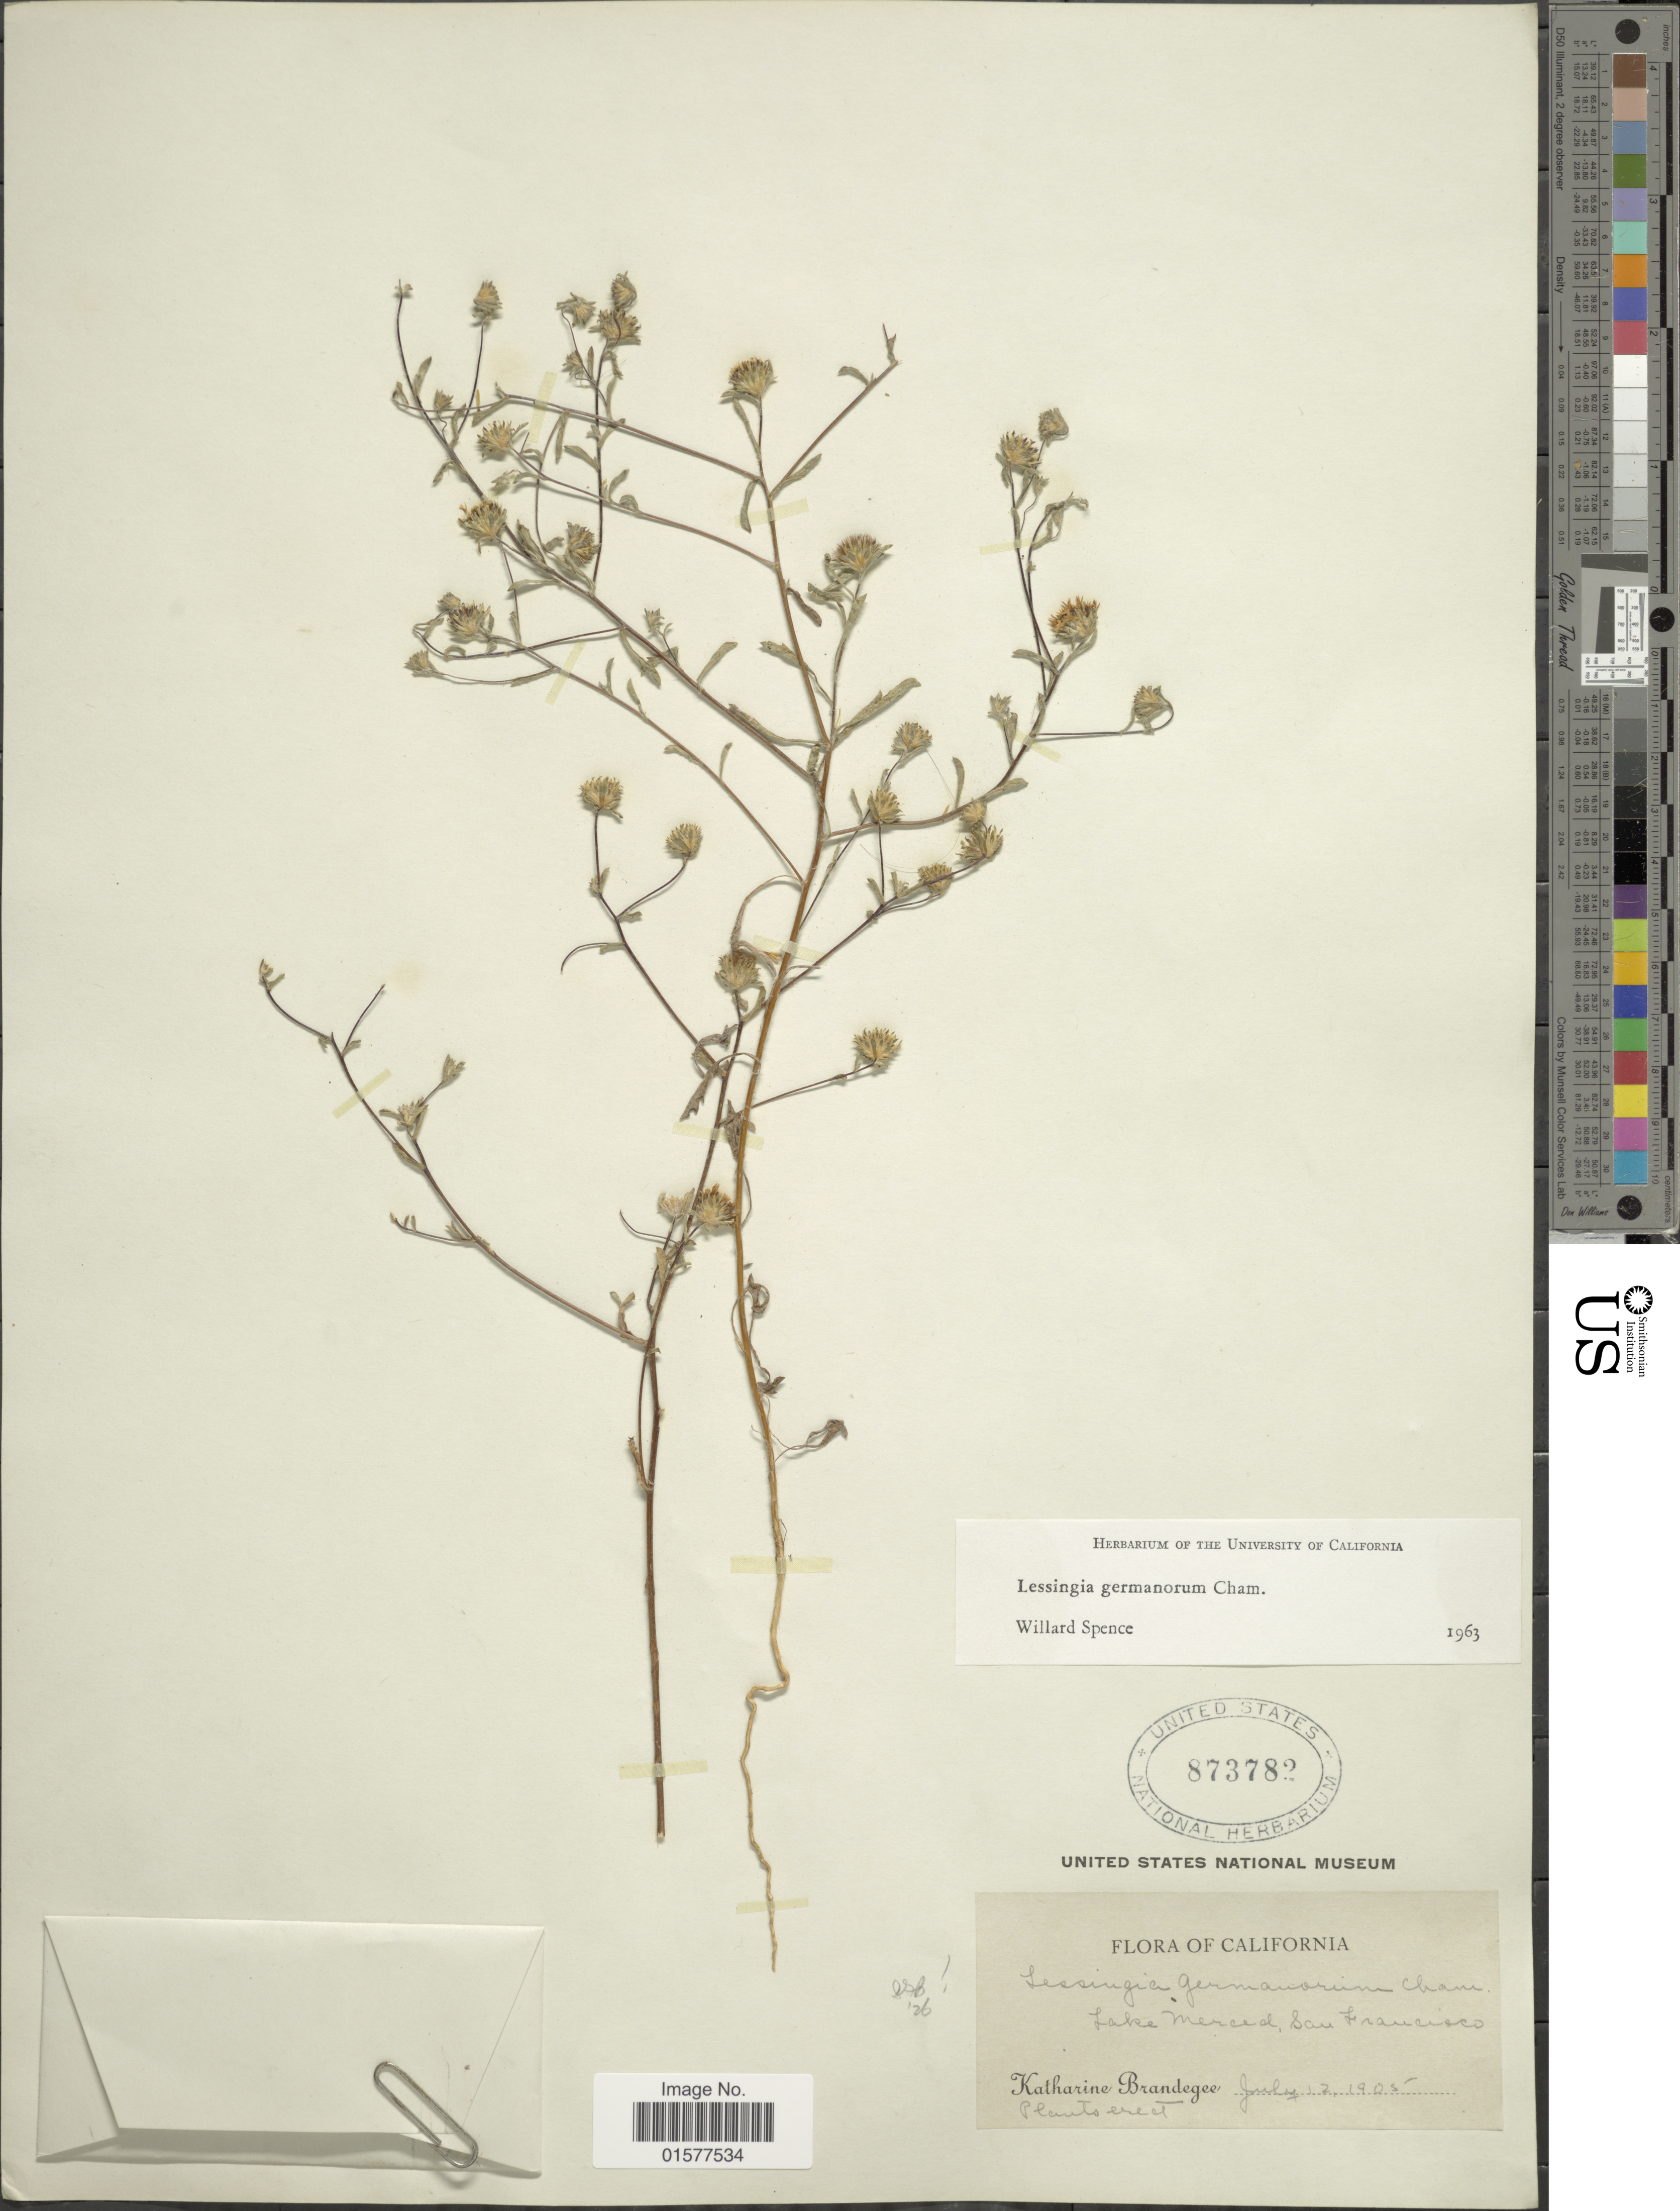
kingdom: Plantae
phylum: Tracheophyta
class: Magnoliopsida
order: Asterales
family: Asteraceae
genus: Lessingia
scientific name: Lessingia germanorum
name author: Cham.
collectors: M. K. Brandegee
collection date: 1905-07-12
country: United States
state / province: California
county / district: San Francisco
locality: Lake Merced, San Francisco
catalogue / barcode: US 873782